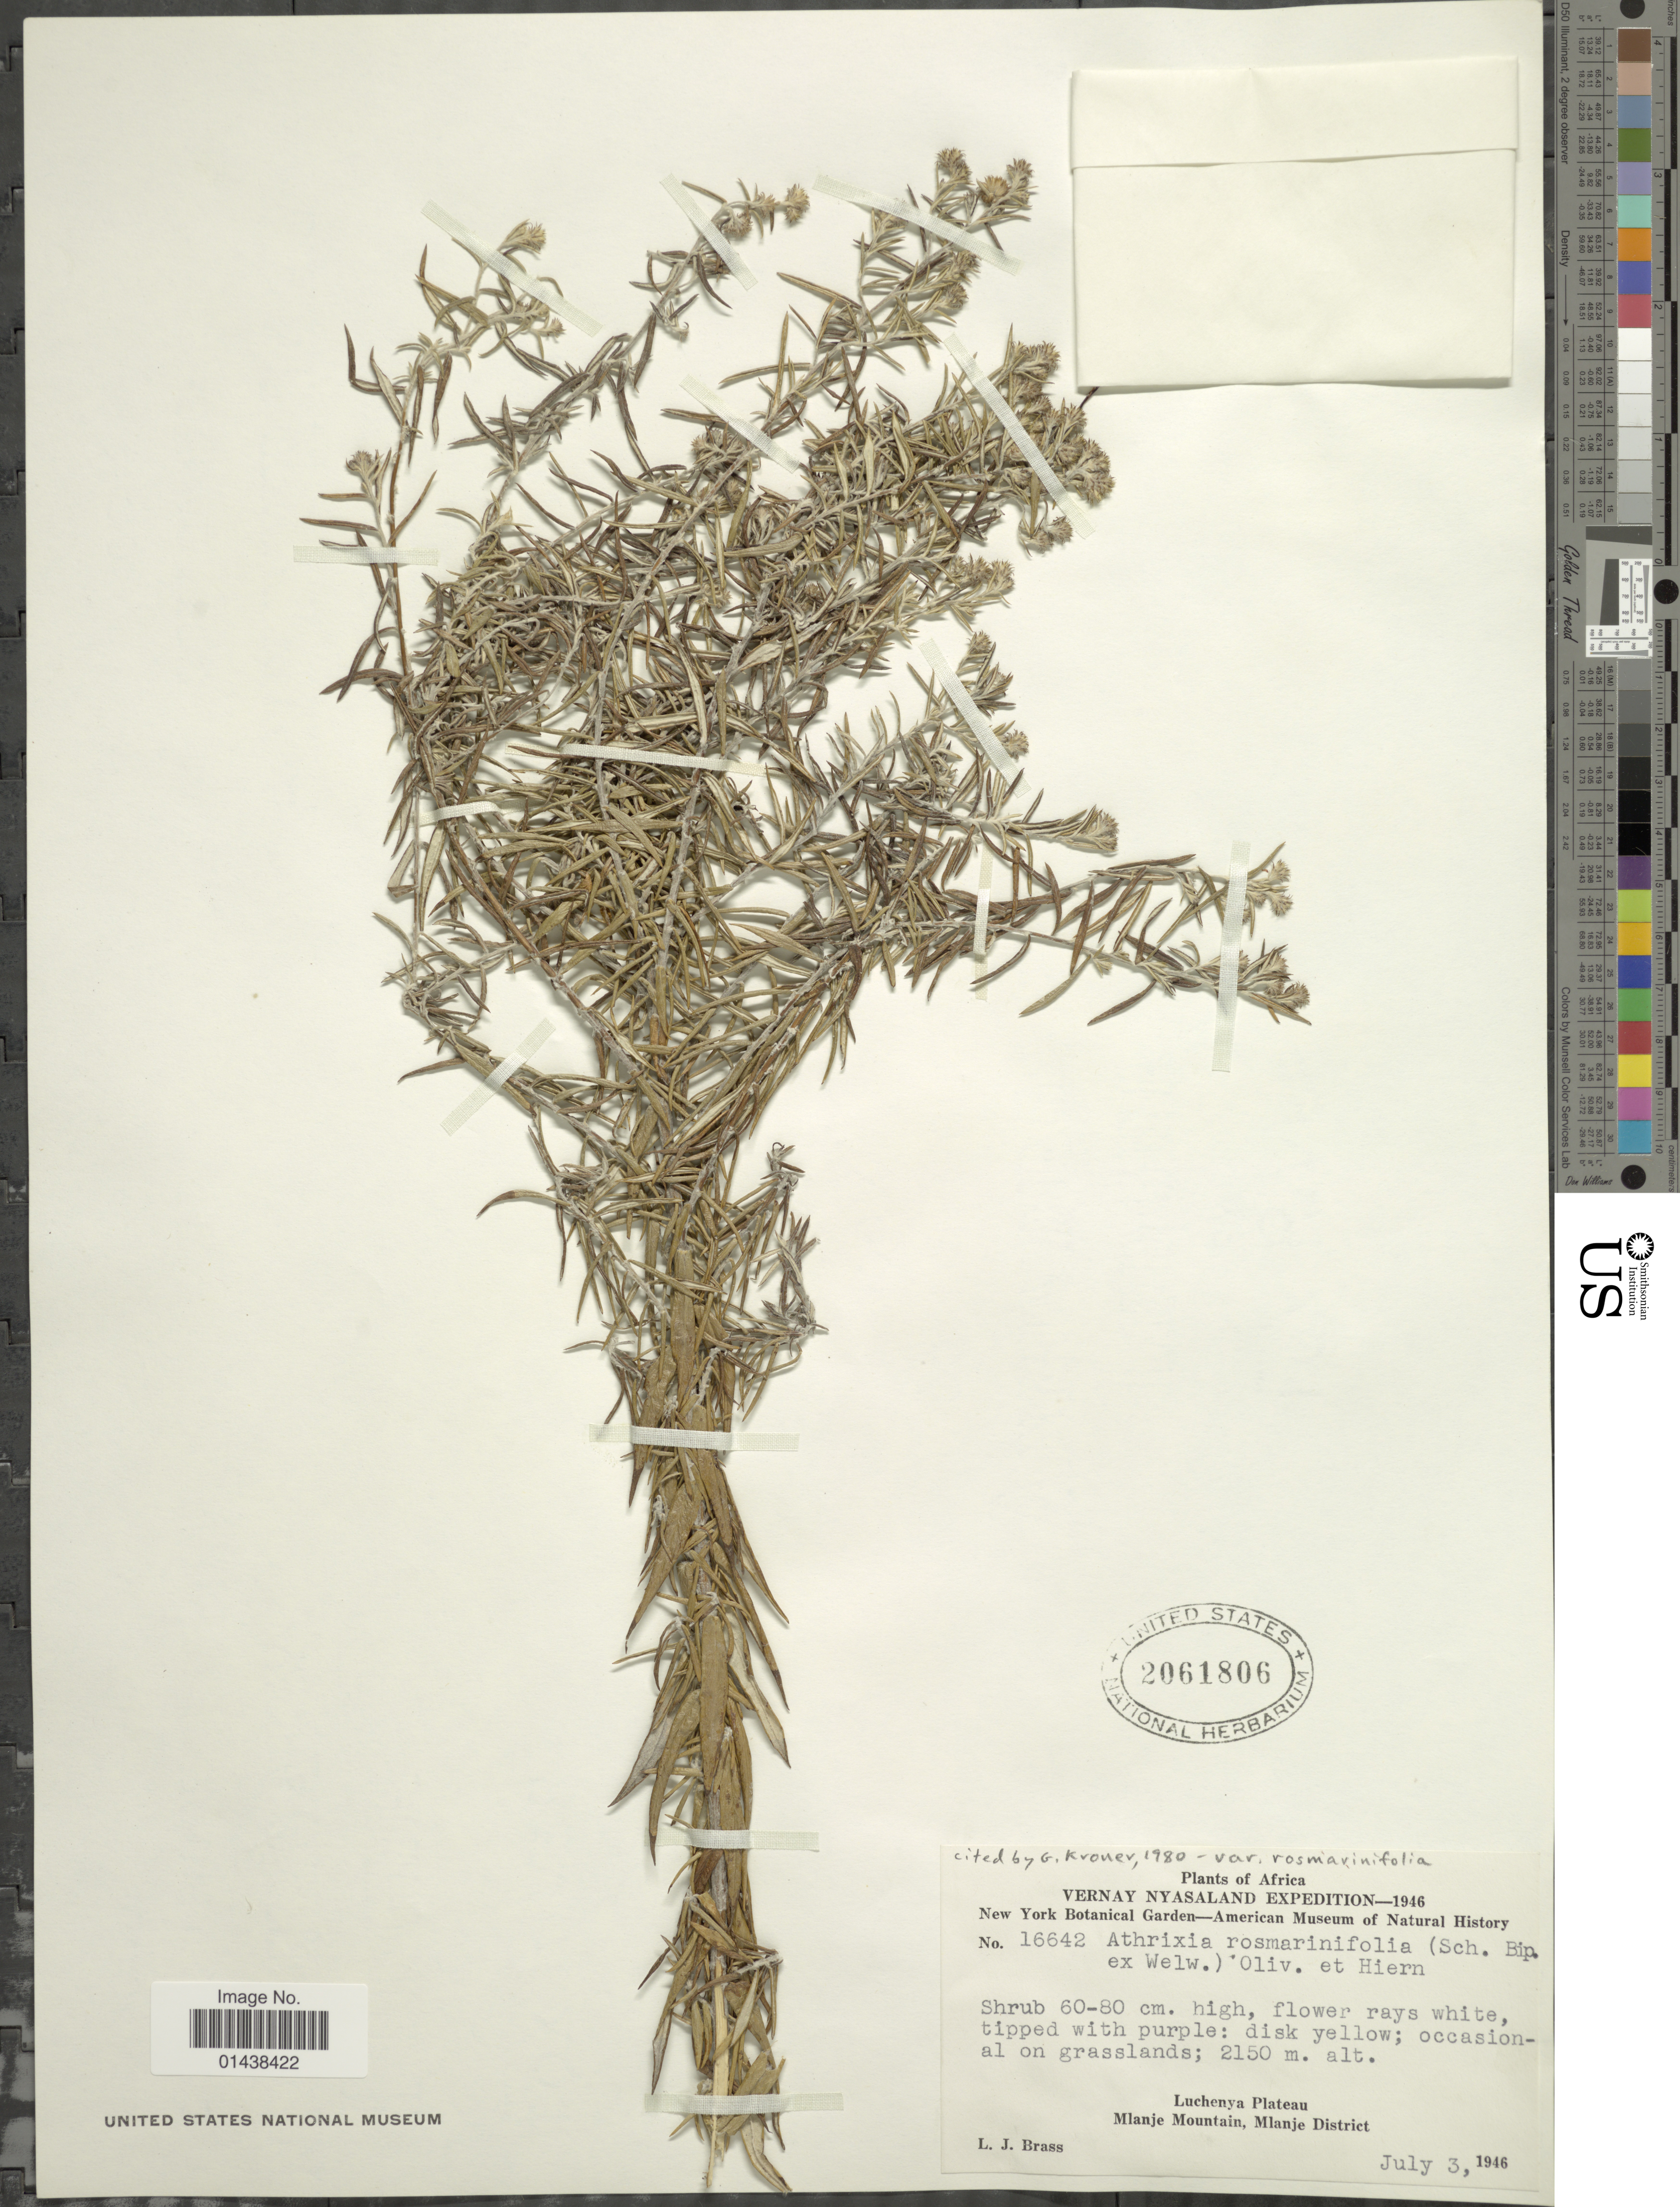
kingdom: Plantae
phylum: Tracheophyta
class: Magnoliopsida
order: Asterales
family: Asteraceae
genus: Athrixia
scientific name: Athrixia rosmarinifolia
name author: (Sch. Bip. ex Walp.) Oliv. & Hiern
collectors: L. J. Brass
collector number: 16642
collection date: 1946-07-03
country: Malawi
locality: Vernay Nyasaland, Luchenya Plateau, Mlanje Mountain, Mlanje District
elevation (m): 2150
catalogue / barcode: US 2061806